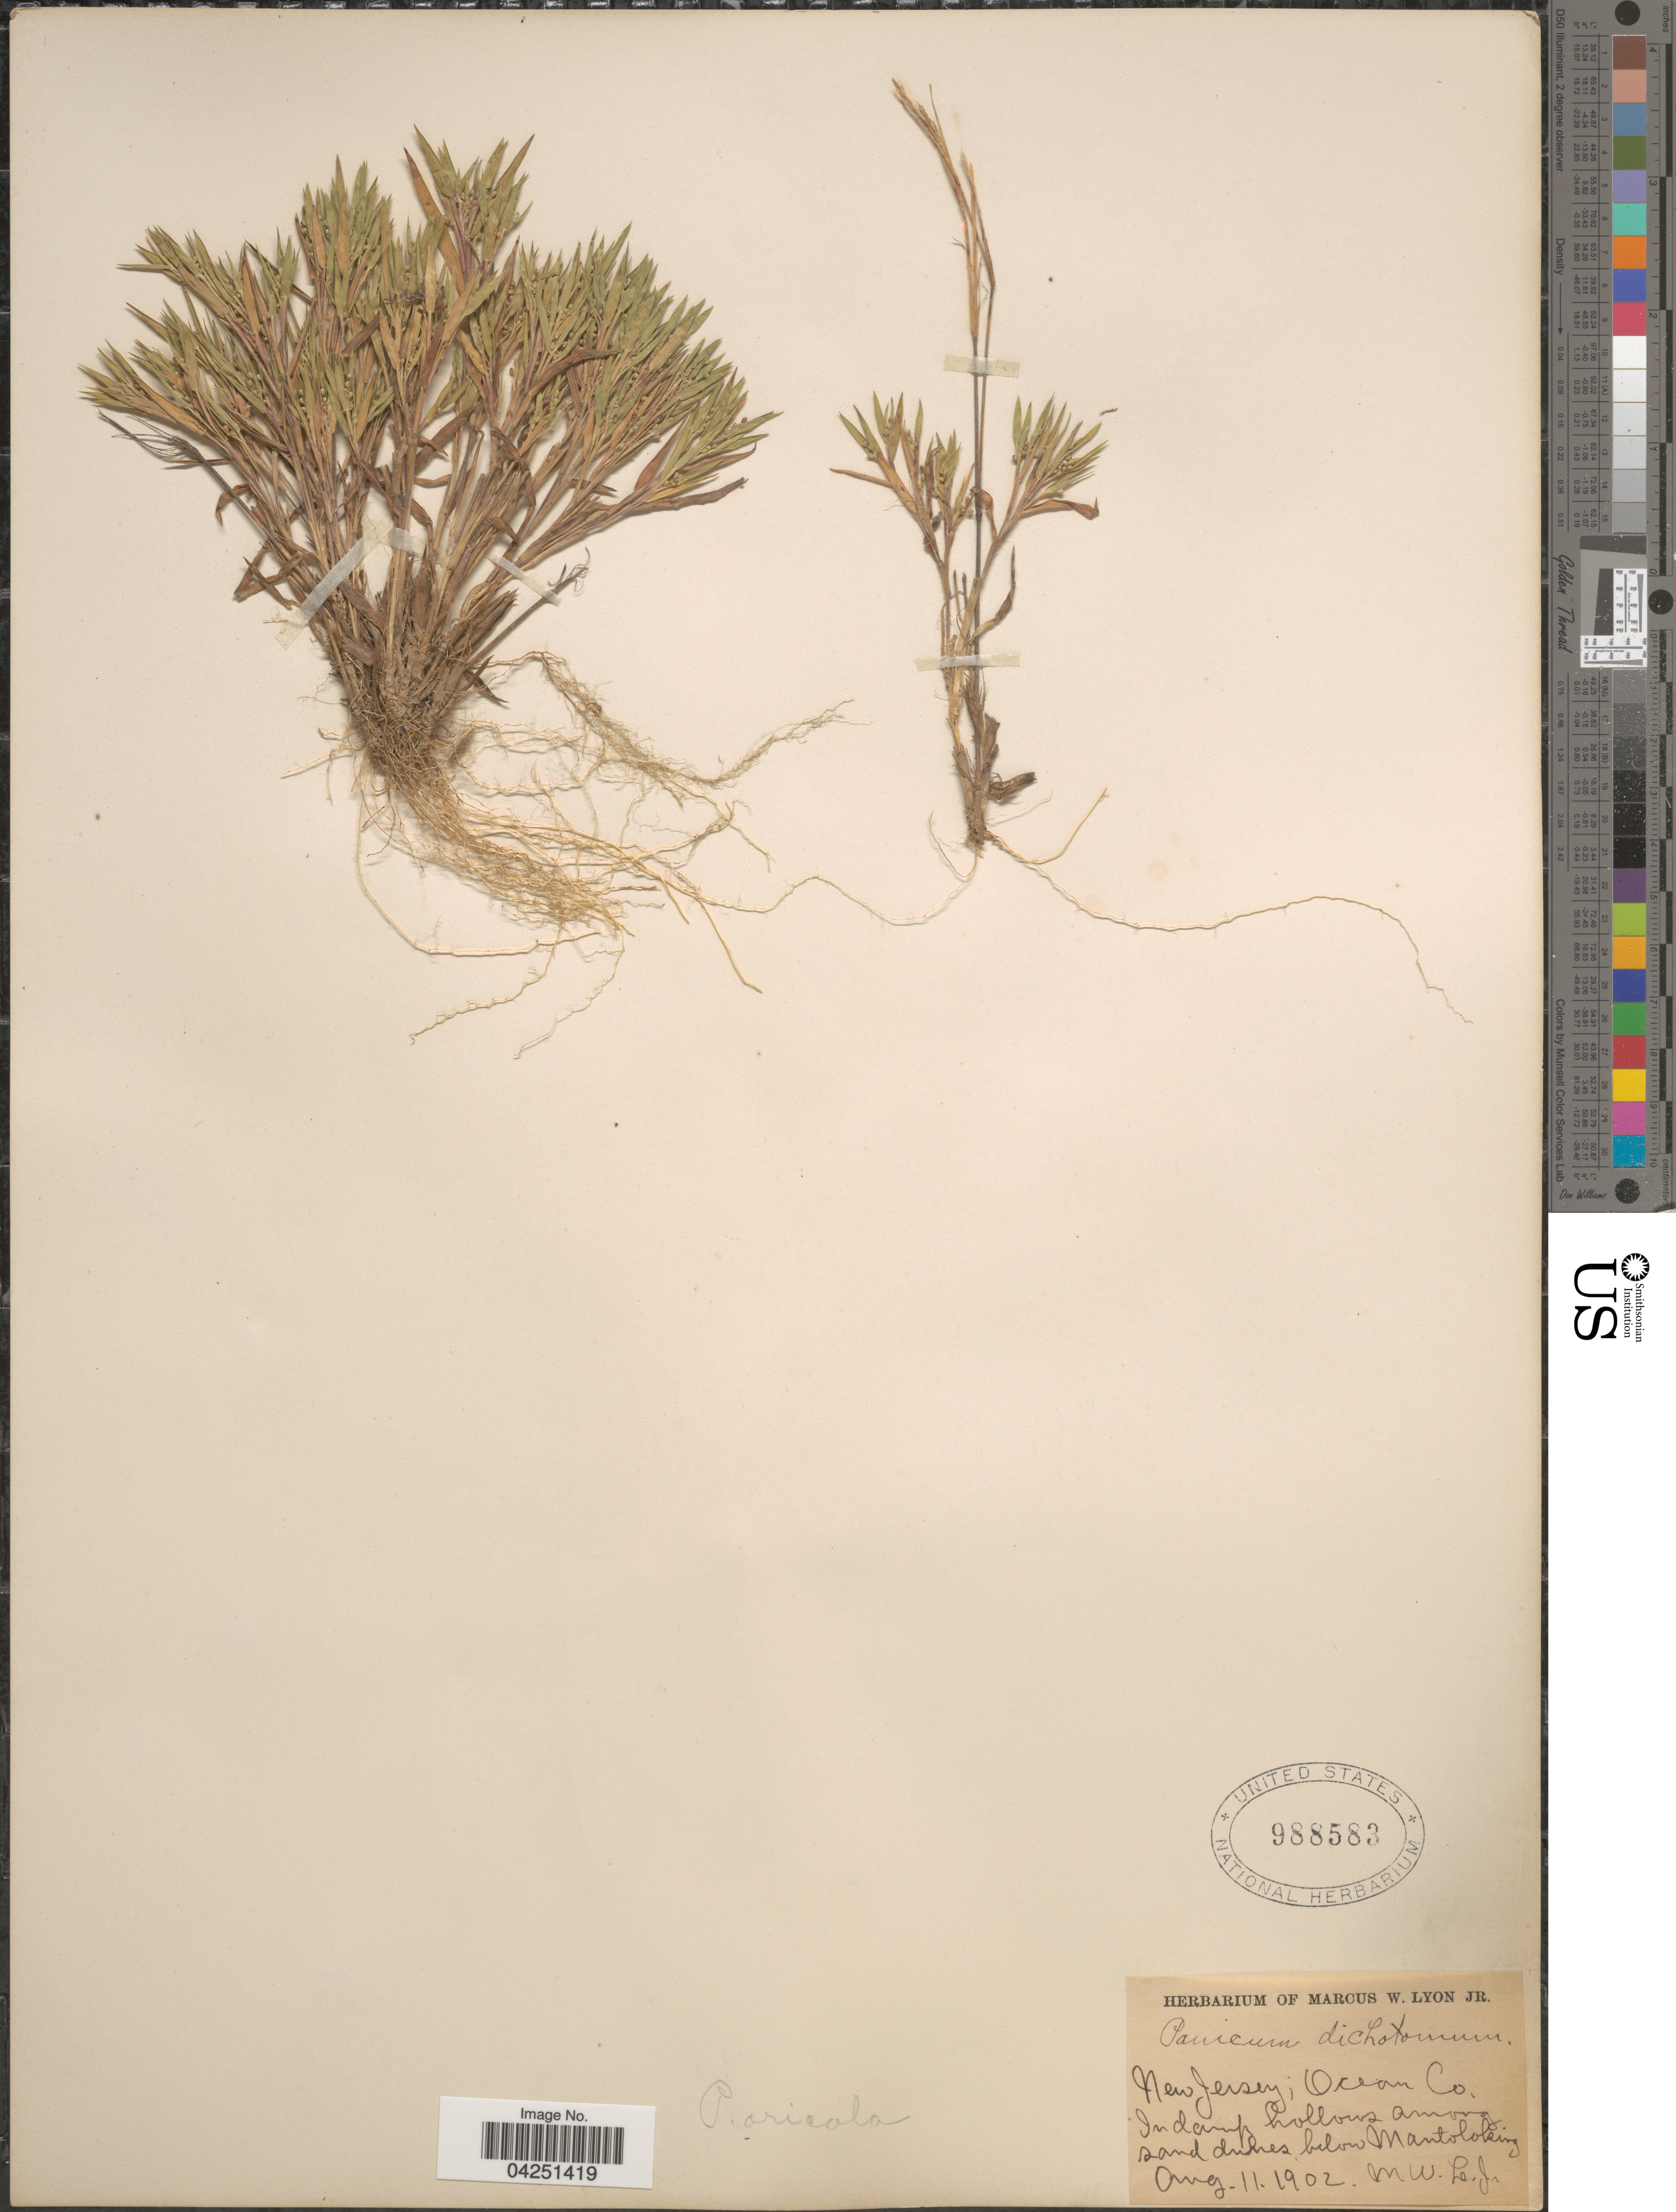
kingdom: Plantae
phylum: Tracheophyta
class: Liliopsida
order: Poales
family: Poaceae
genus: Dichanthelium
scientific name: Dichanthelium acuminatum var. acuminatum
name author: (Sw.) Gould & C.A. Clark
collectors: M. W. Lyon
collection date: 1902-08-11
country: United States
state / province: New Jersey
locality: Ocean Co. In damp hollows among sand dunes, below Mantoloking.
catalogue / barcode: US 988583